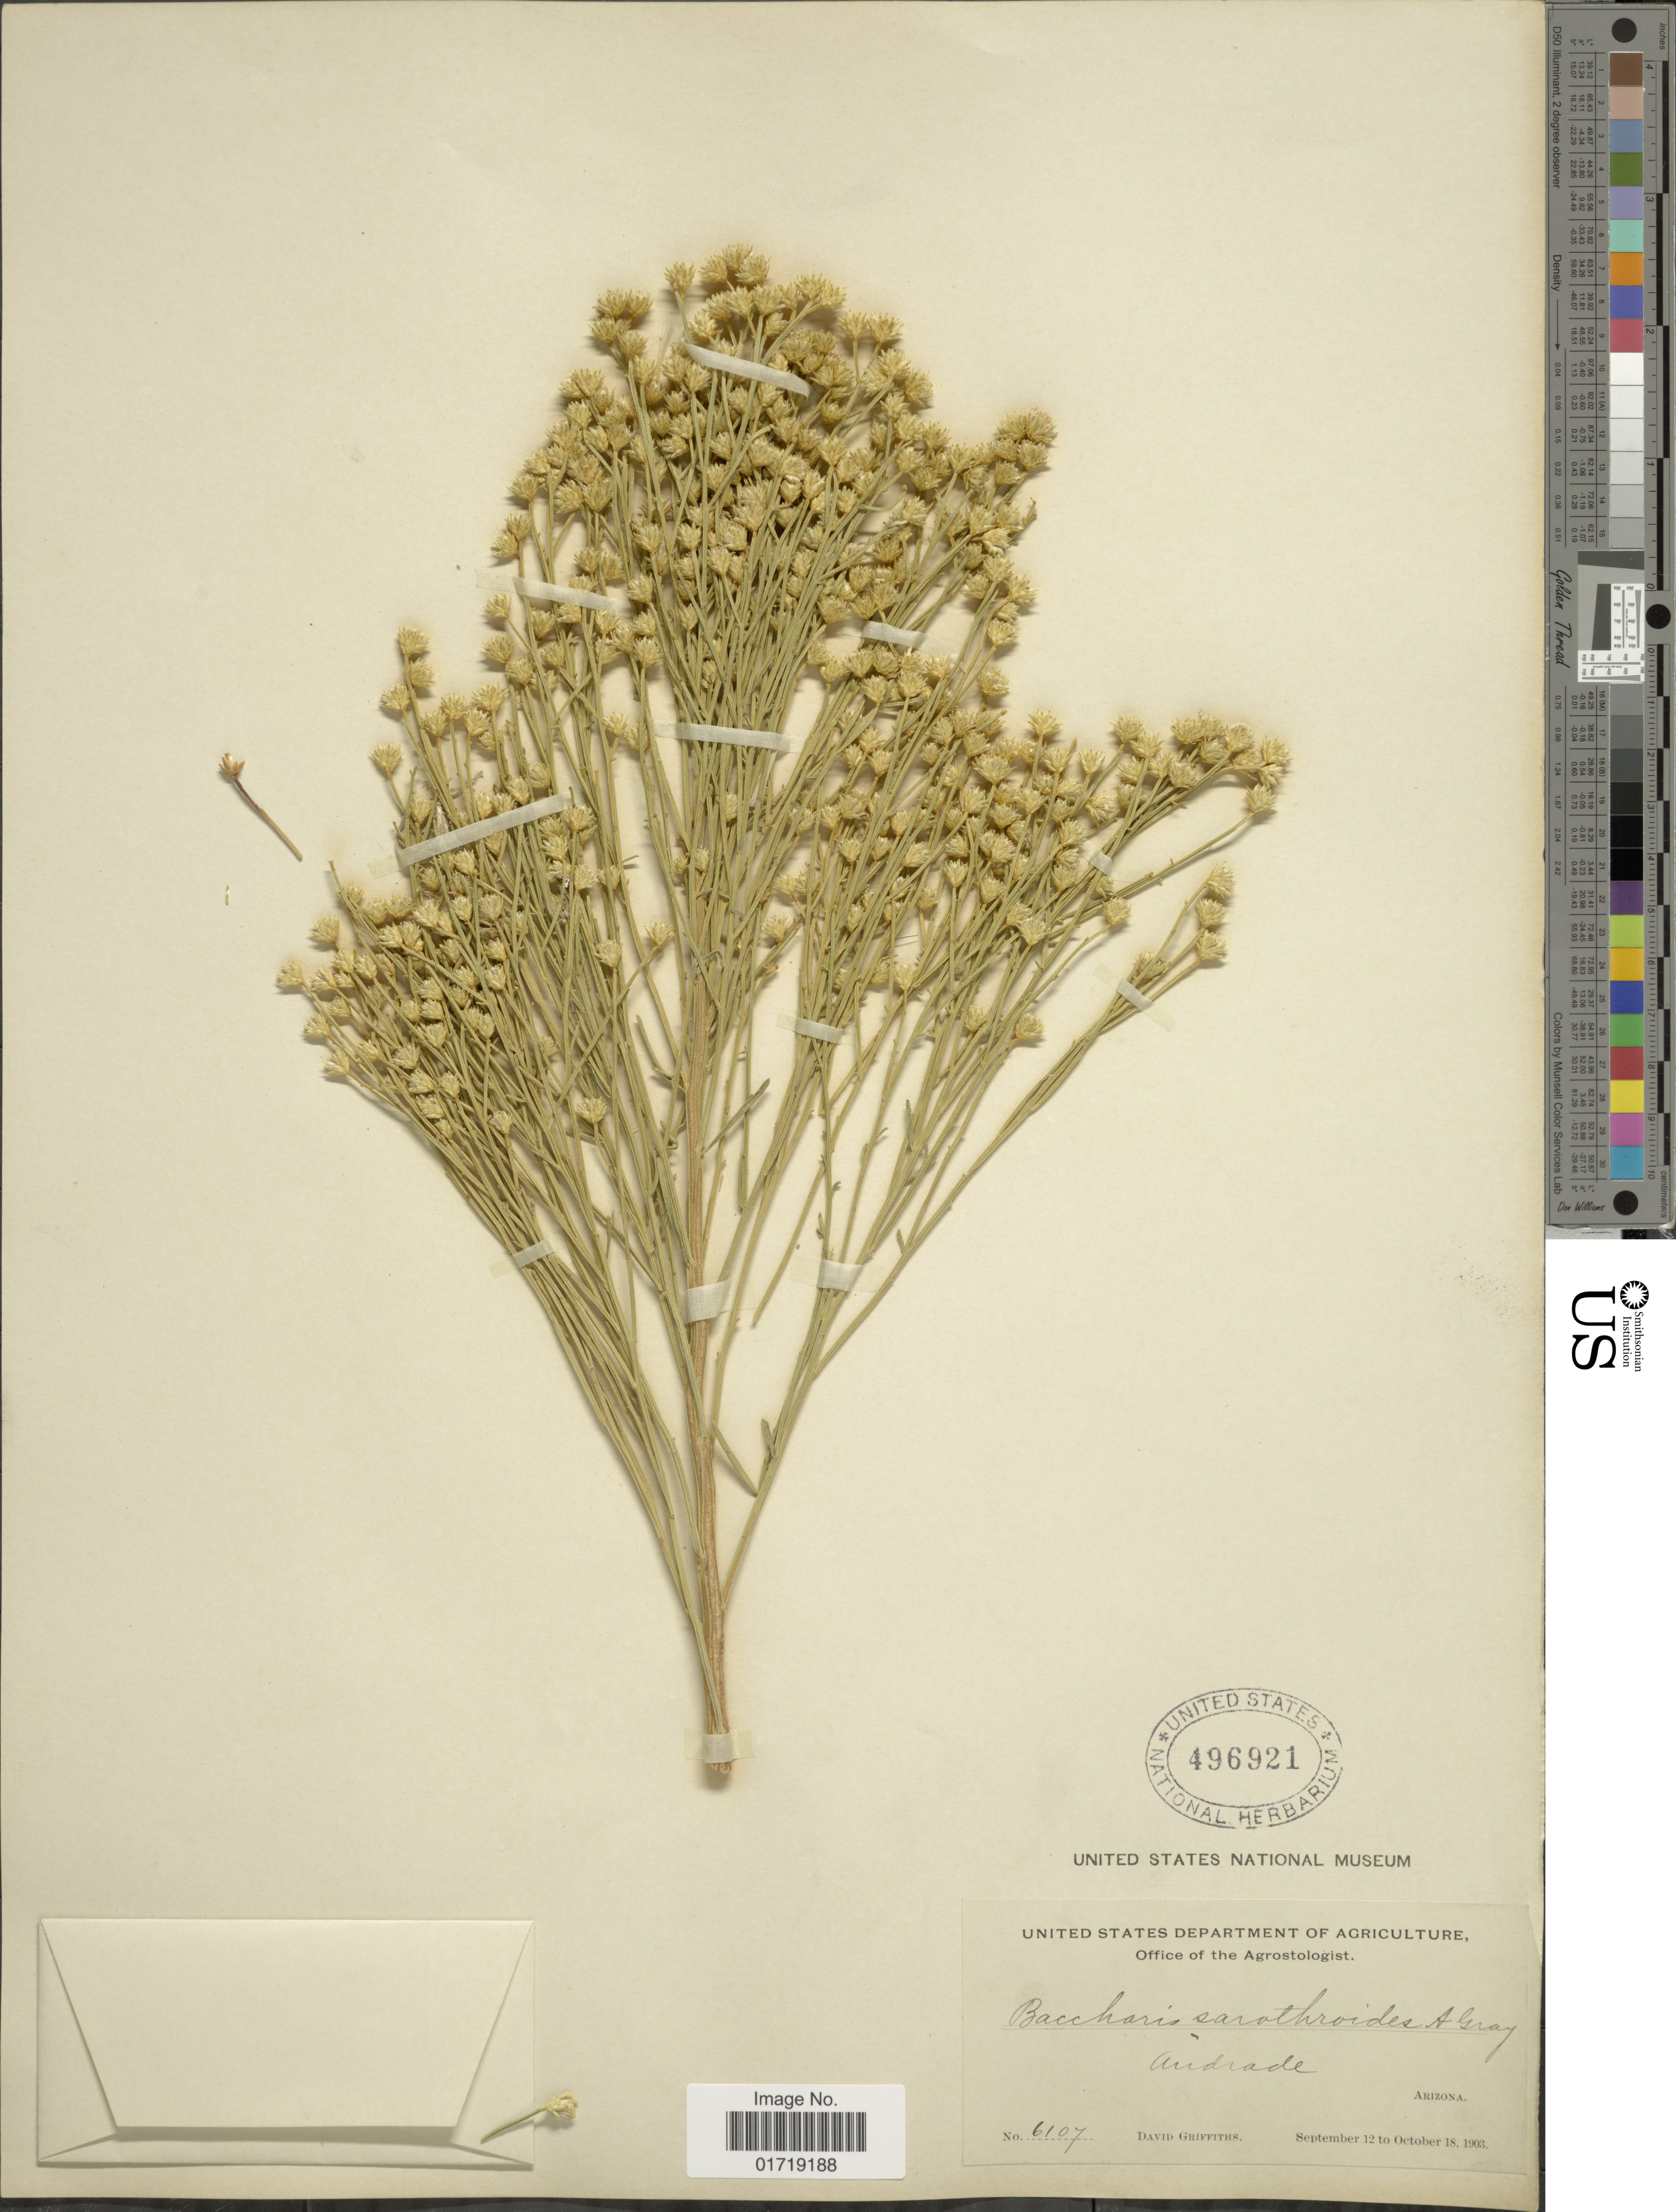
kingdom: Plantae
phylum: Tracheophyta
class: Magnoliopsida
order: Asterales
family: Asteraceae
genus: Baccharis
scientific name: Baccharis sarothroides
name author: A. Gray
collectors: D. Griffiths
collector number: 6107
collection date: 1903-09-12/1903-10-18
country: United States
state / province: Arizona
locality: Andrade, Arizona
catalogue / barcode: US 496921